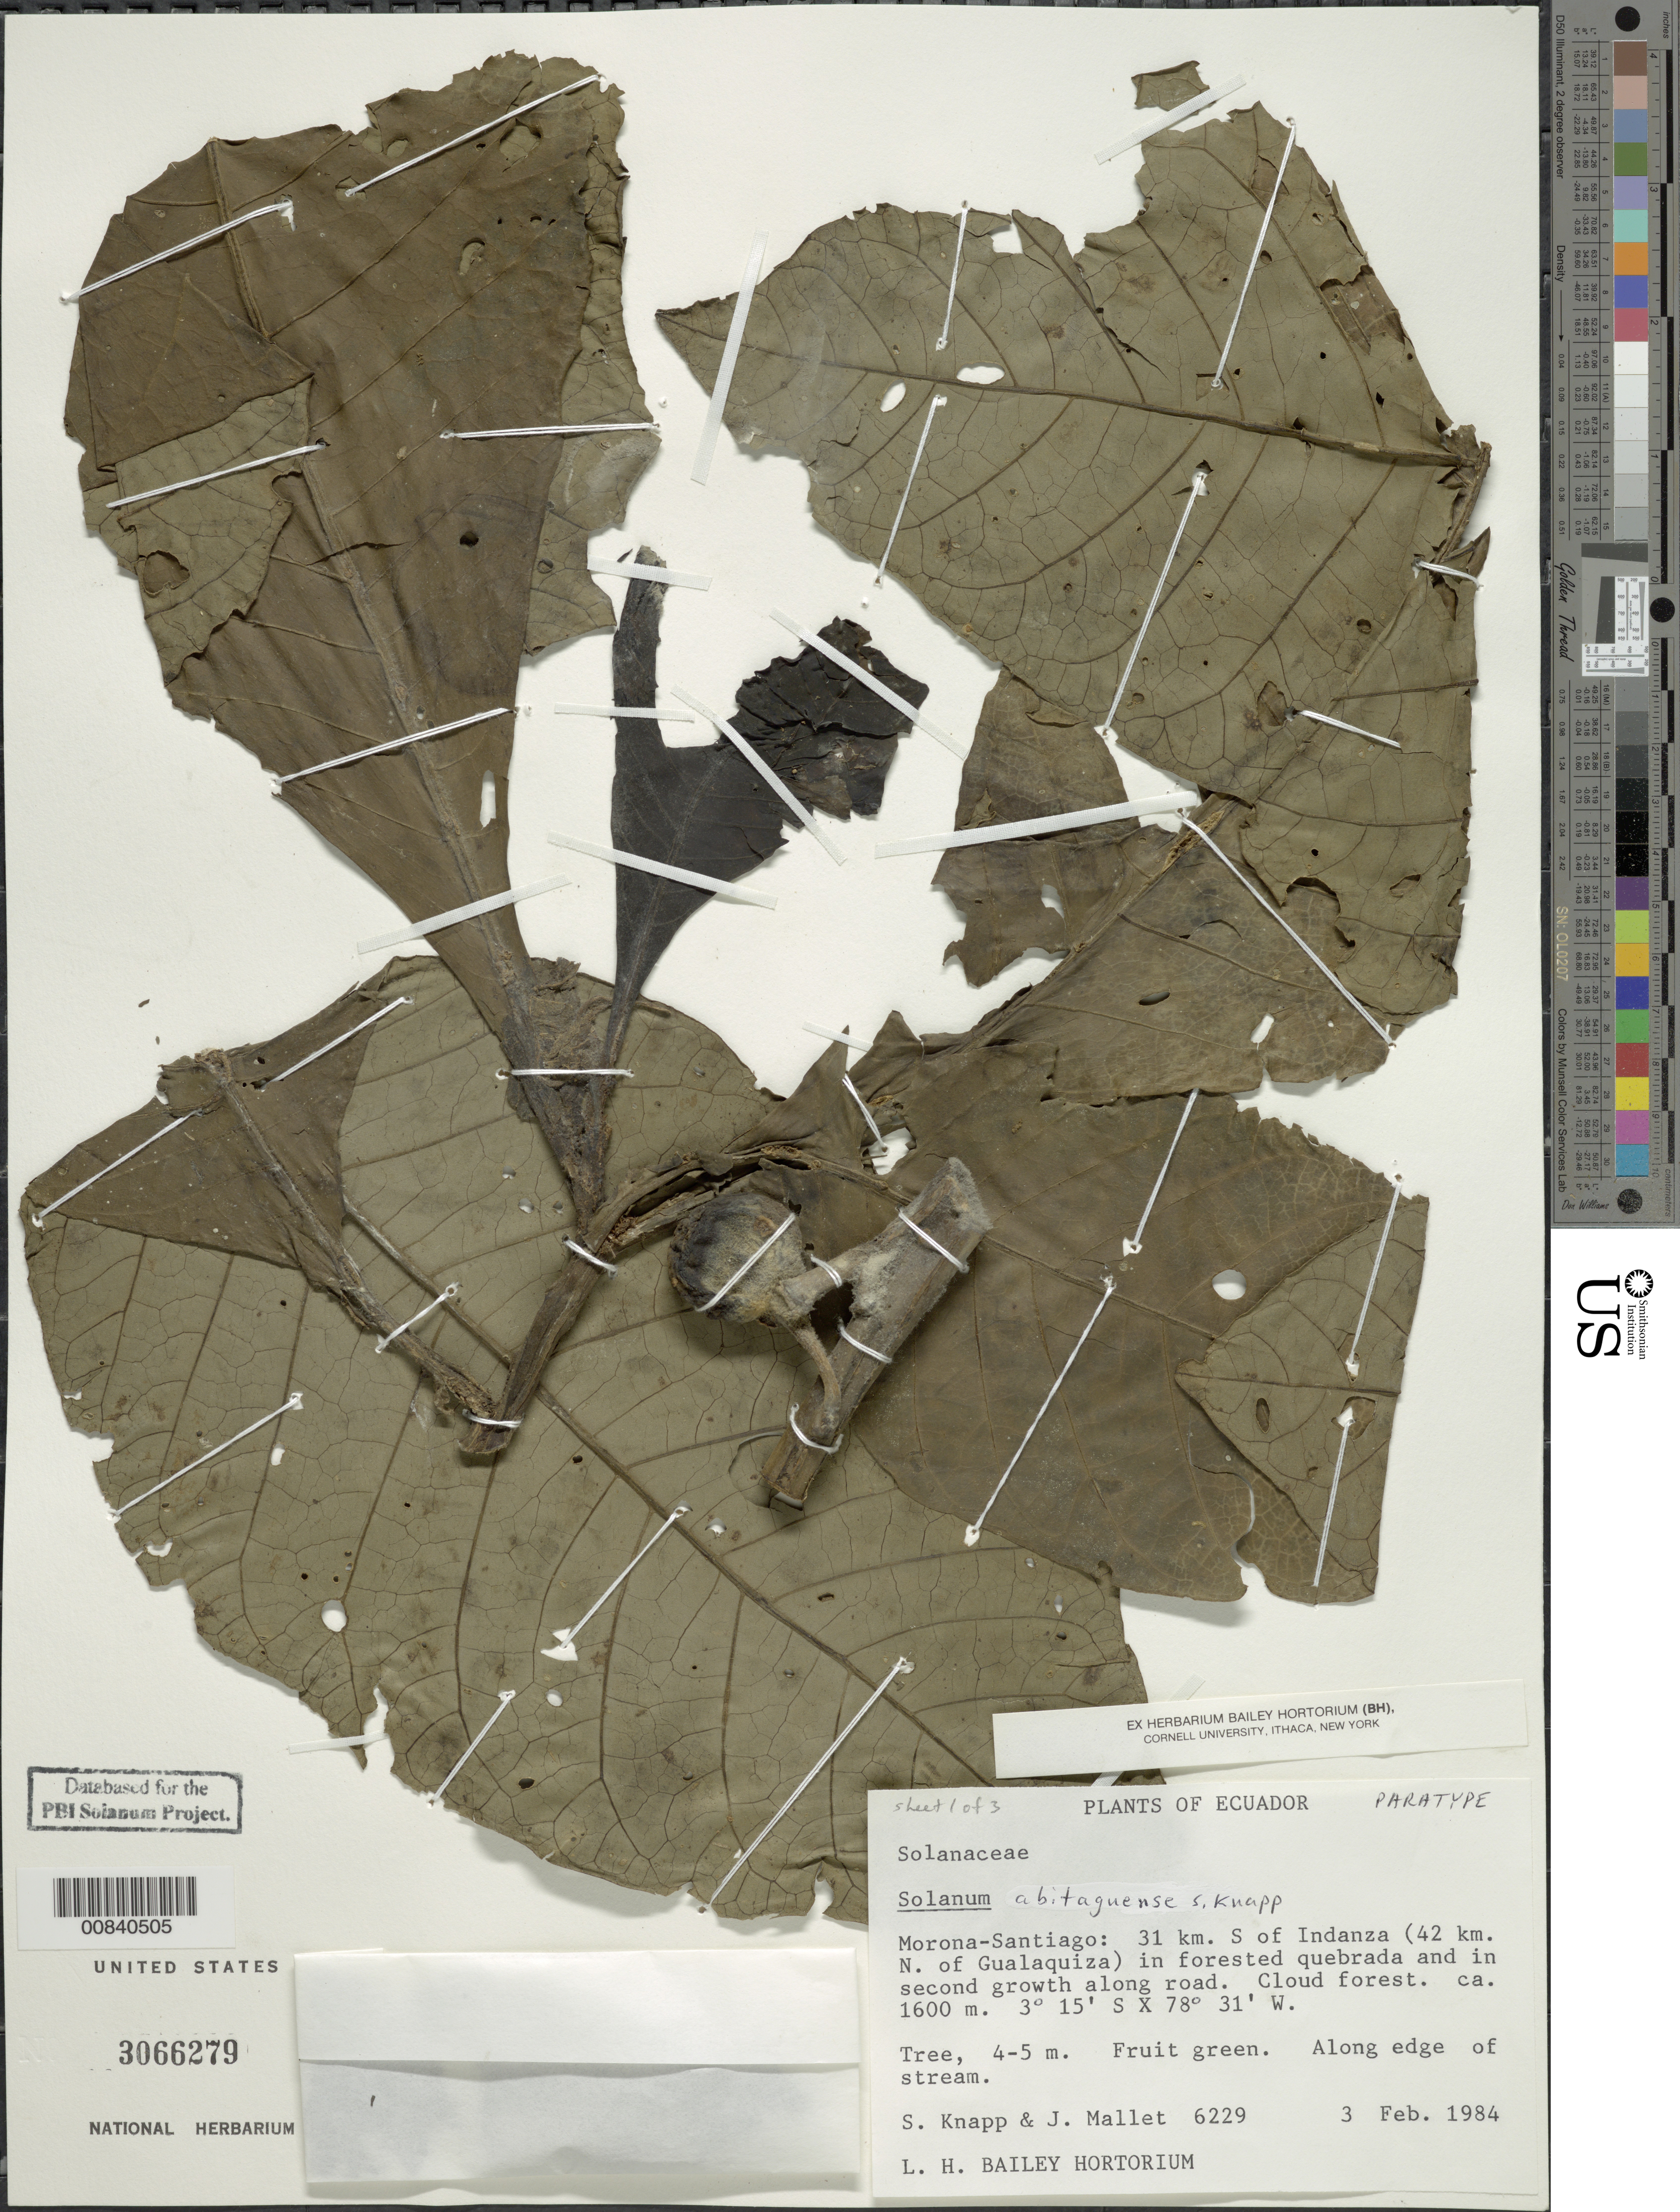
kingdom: Plantae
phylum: Tracheophyta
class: Magnoliopsida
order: Solanales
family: Solanaceae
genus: Solanum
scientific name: Solanum abitaguense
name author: S. Knapp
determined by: Knapp, S. D.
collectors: S. Knapp & J. Mallet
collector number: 6229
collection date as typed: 3 Feb 1984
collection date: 1984-02-03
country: Ecuador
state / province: Morona-Santiago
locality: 31 km S. of Indanza (42 km. N. of Gualaquiza) in forested quebrada and in second growth along road.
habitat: Cloud forest. Along edge of stream in forested quebrada.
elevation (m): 1600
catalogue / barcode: US 3066279